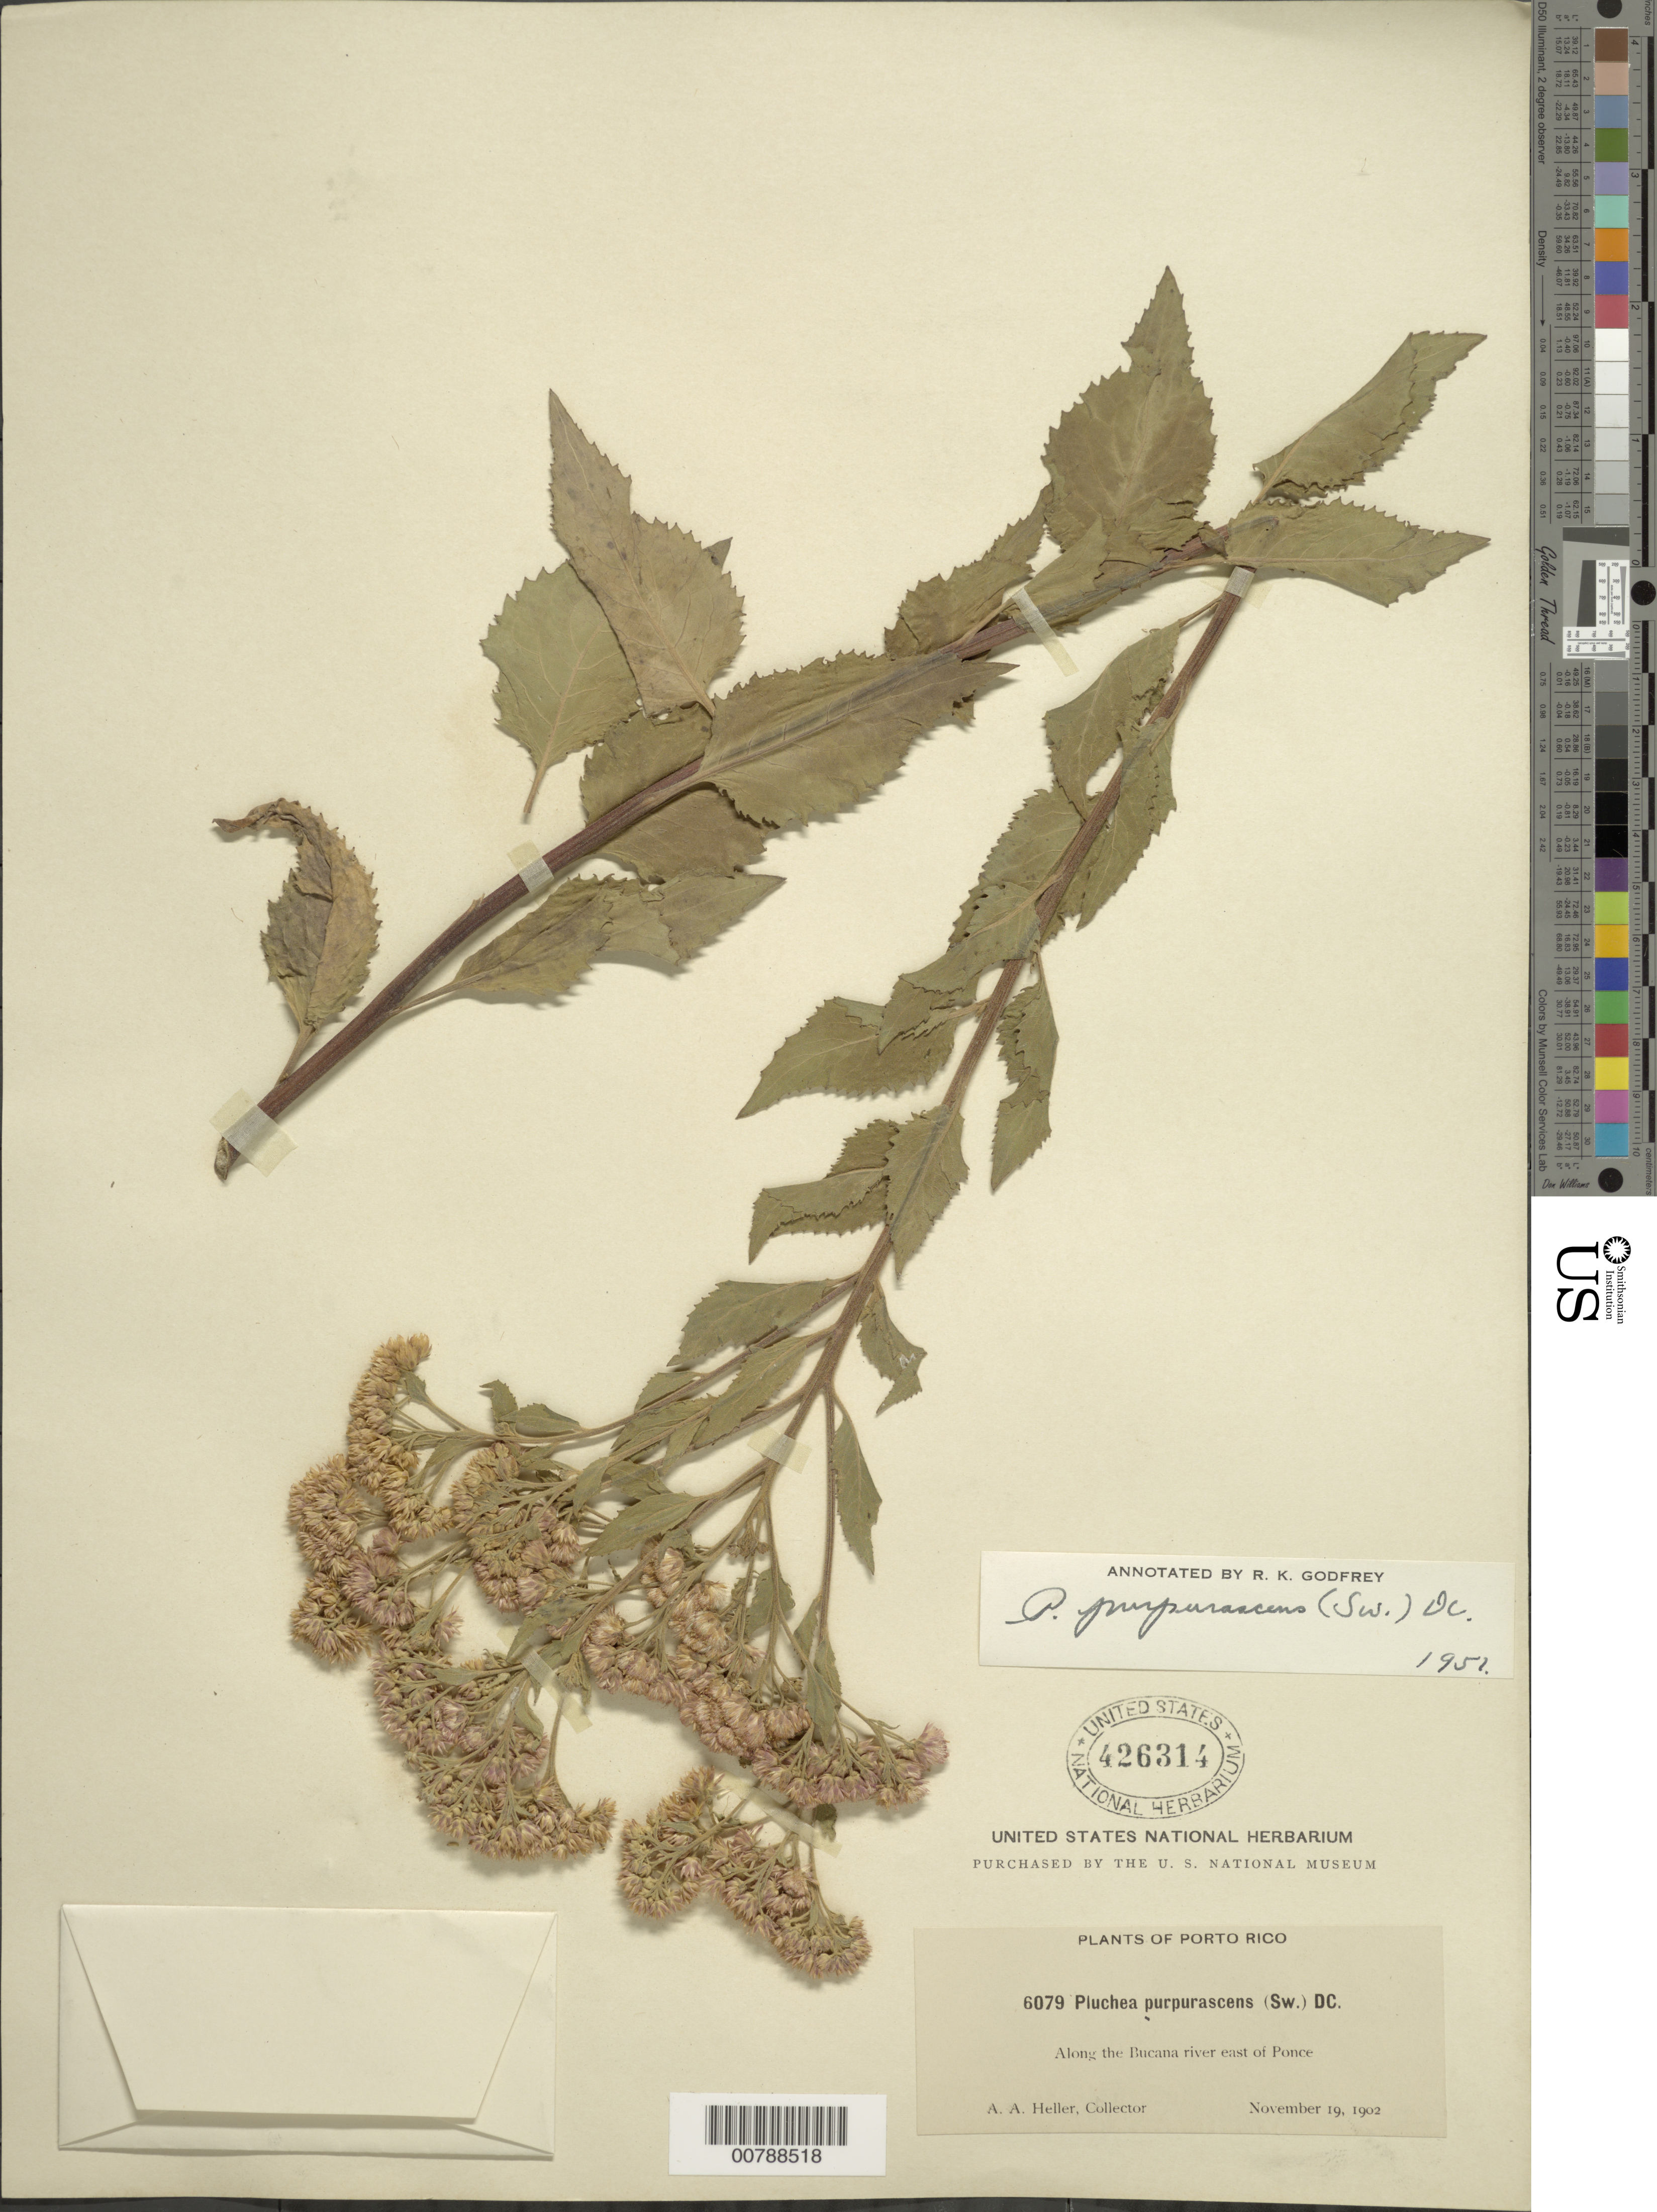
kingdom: Plantae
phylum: Tracheophyta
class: Magnoliopsida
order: Asterales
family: Asteraceae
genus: Pluchea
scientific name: Pluchea odorata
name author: (L.) Cass.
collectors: A. A. Heller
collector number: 6079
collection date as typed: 19 Nov 1902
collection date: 1902-11-19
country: Puerto Rico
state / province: Ponce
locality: Along the Bucana river east of Ponce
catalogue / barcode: US 426314